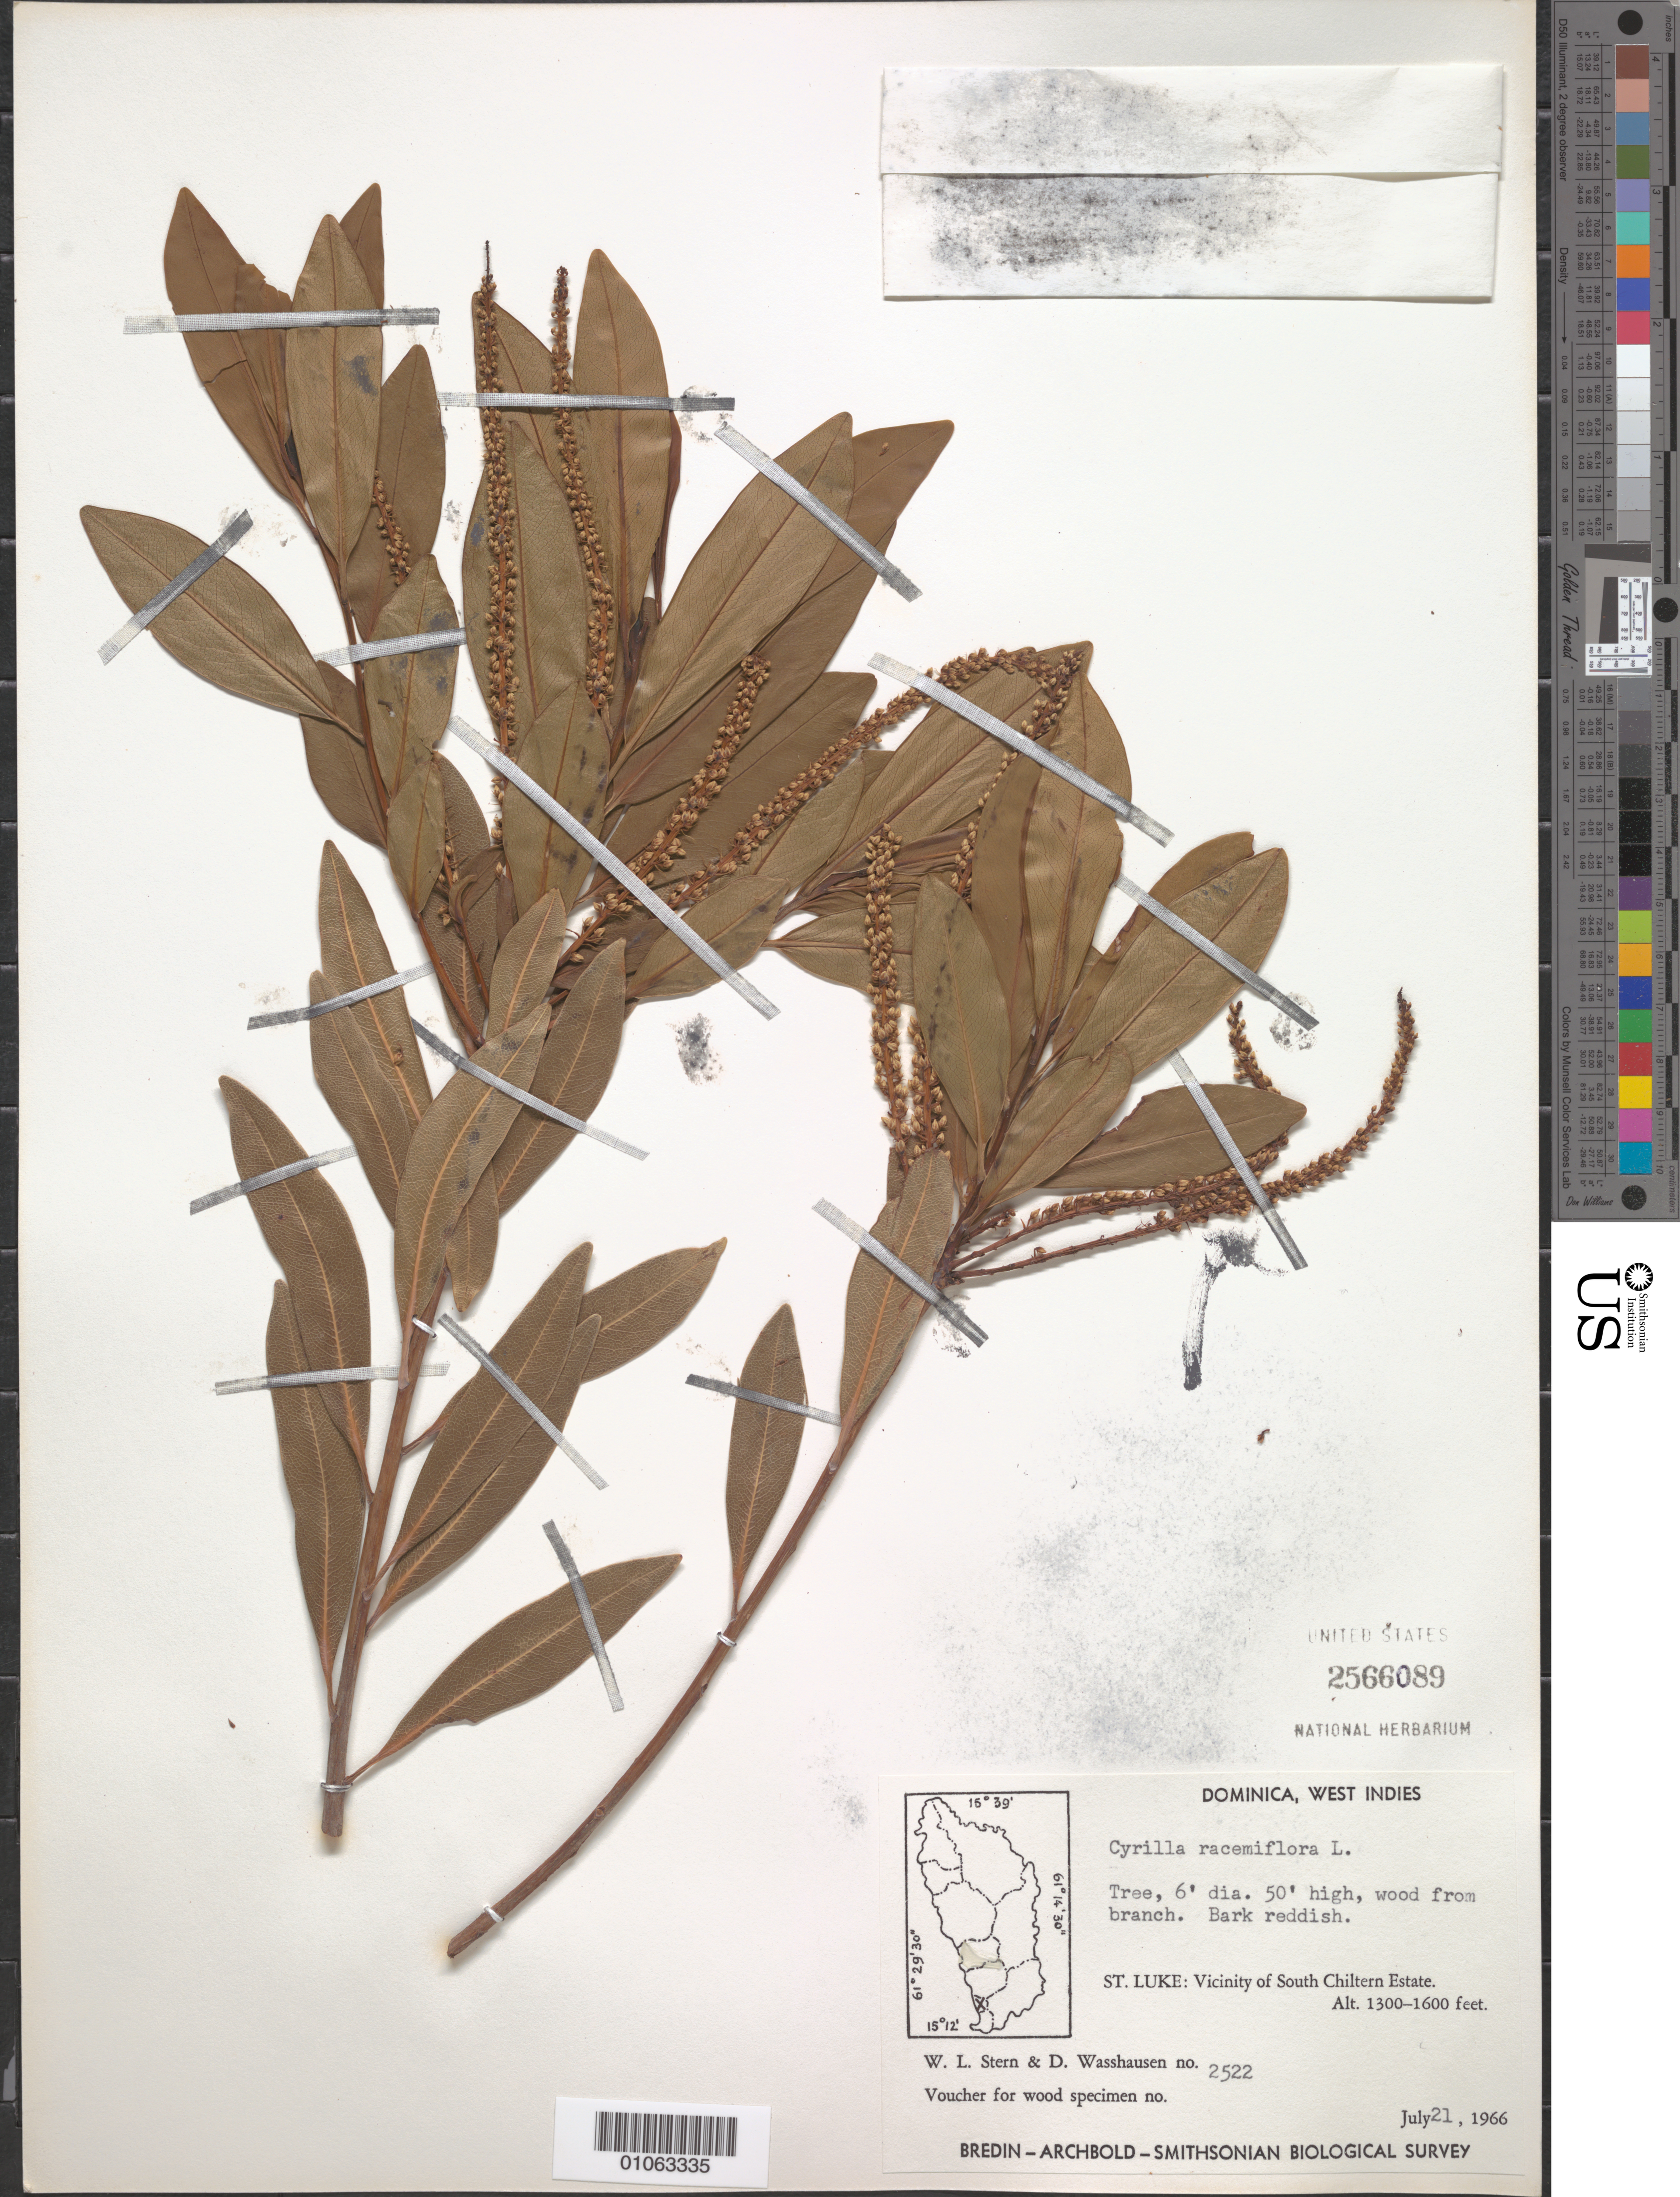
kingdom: Plantae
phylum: Tracheophyta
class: Magnoliopsida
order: Ericales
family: Cyrillaceae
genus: Cyrilla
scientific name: Cyrilla racemiflora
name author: L.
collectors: W. L. Stern & D. C. Wasshausen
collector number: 2522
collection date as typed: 21 Jul 1966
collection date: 1966-07-21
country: Dominica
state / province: St. Luke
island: Dominica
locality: Vicinity of South Chiltern estate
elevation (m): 396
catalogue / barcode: US 2566089